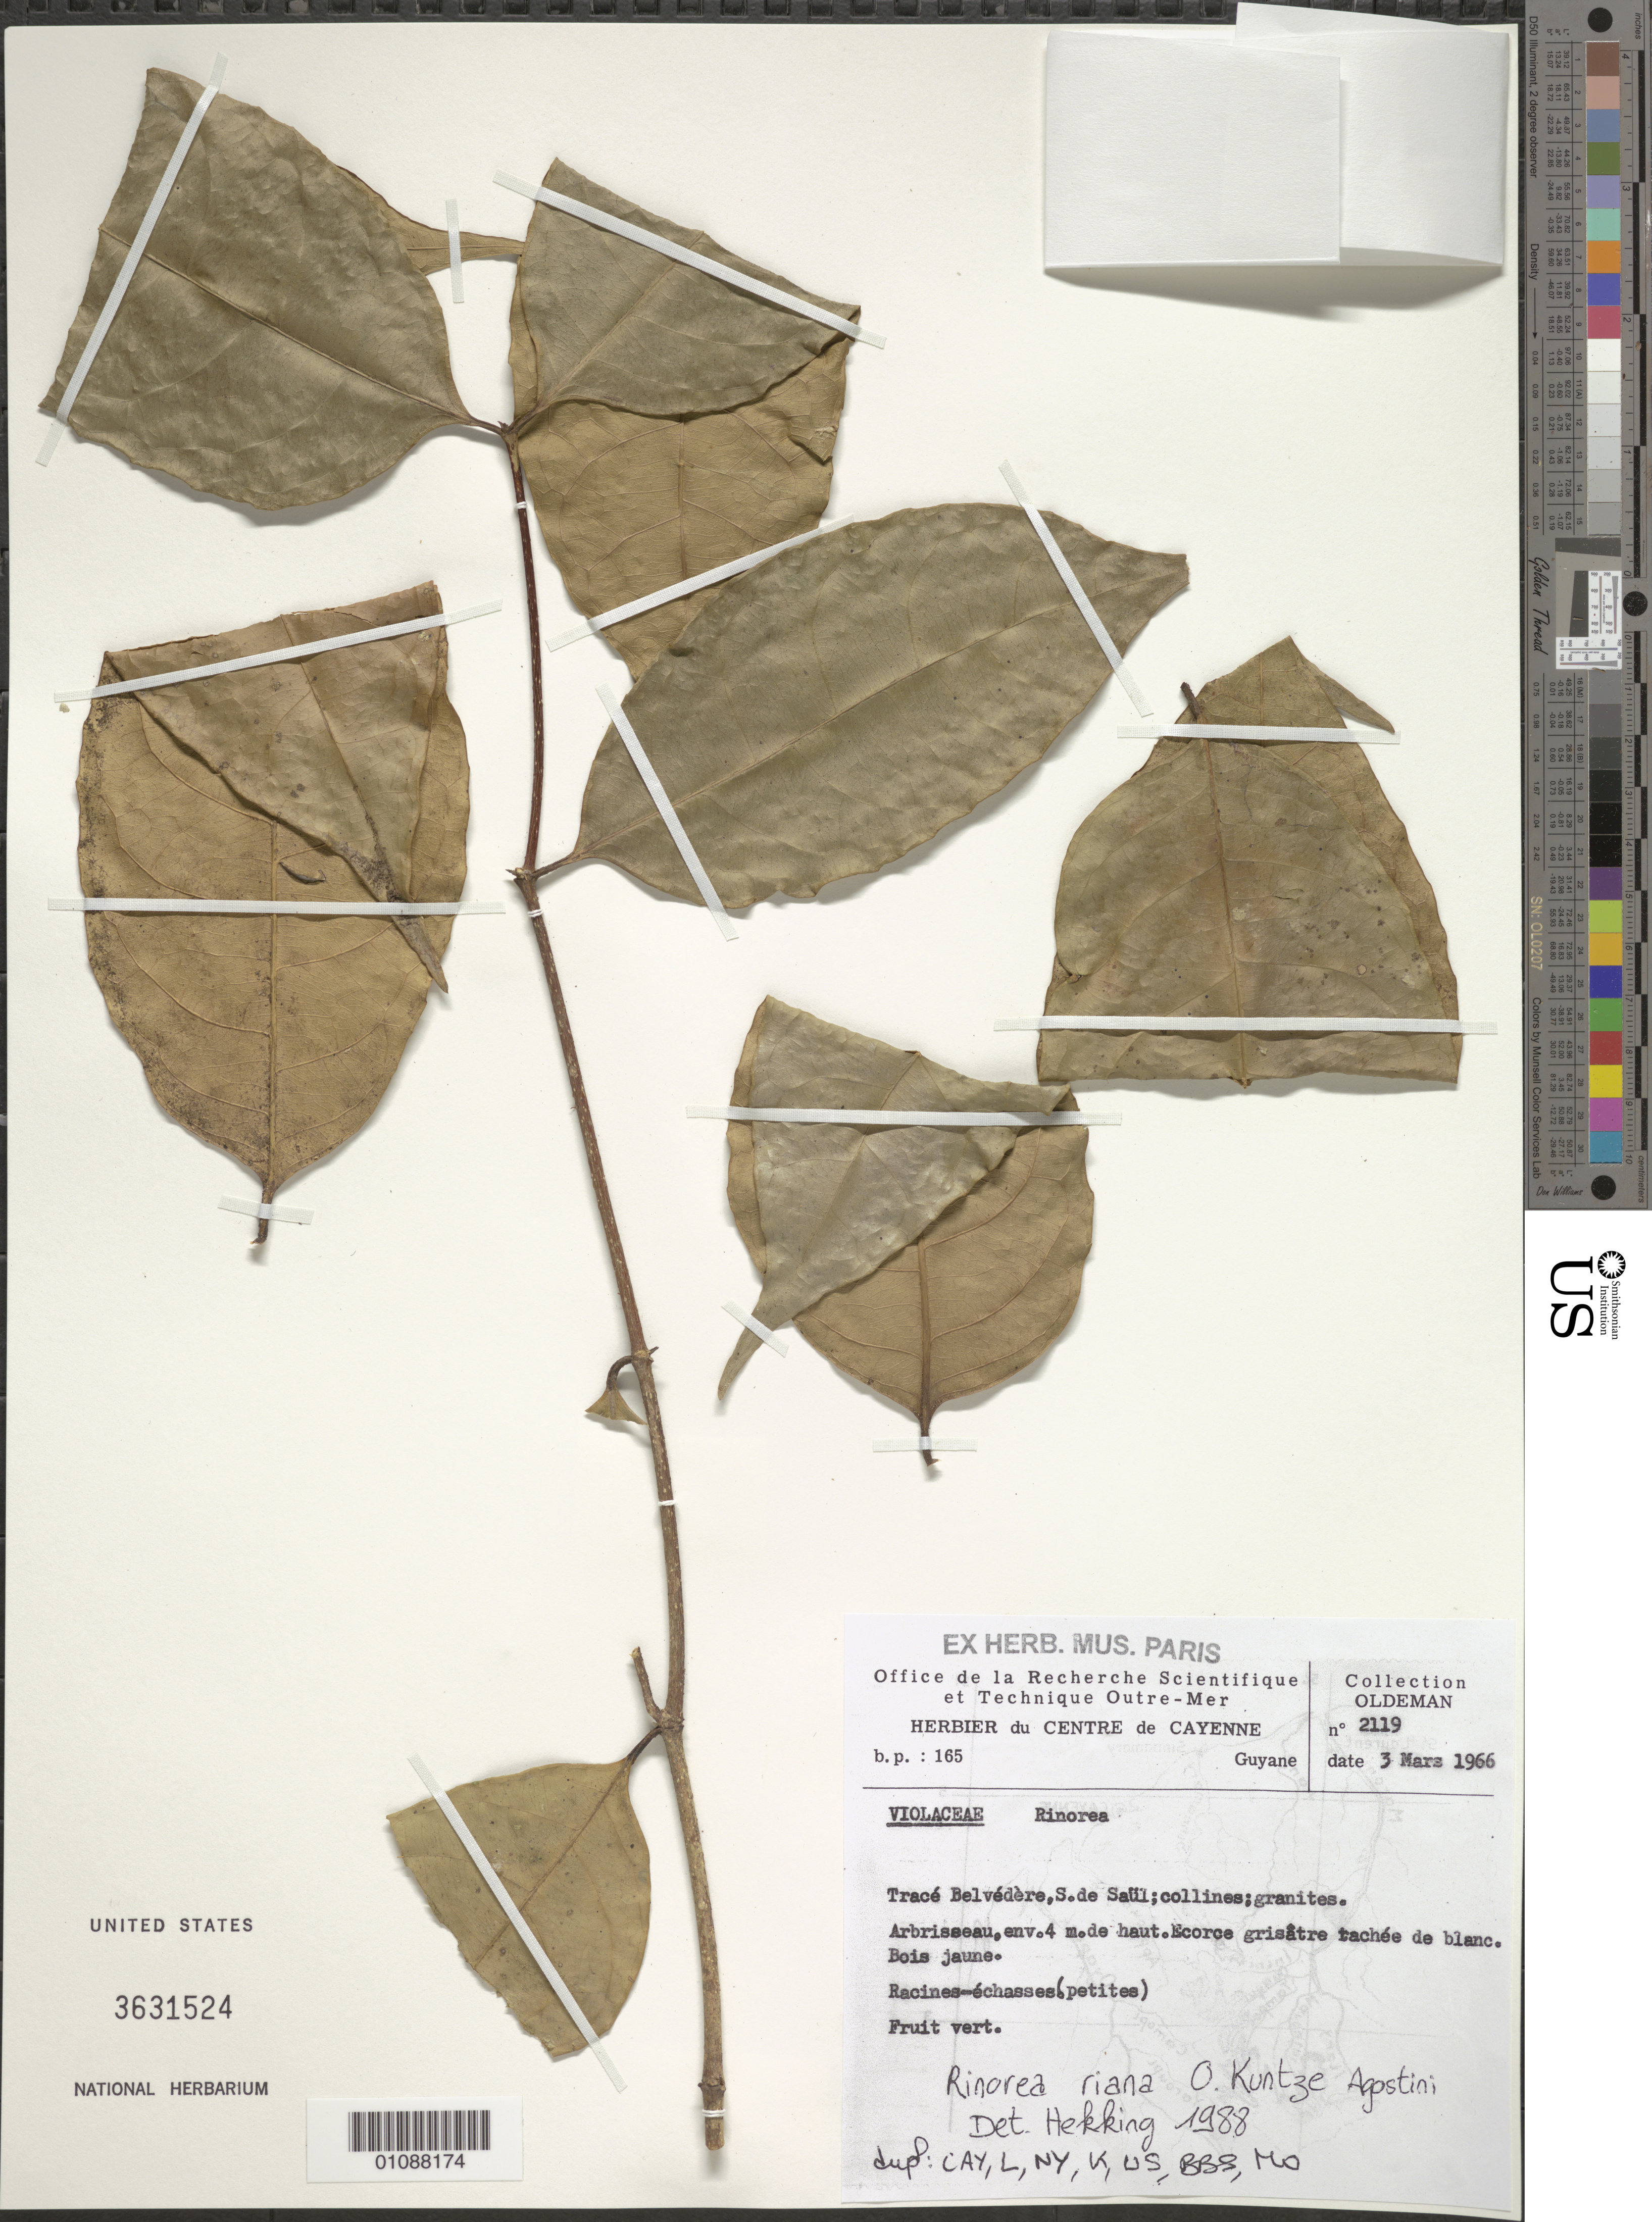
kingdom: Plantae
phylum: Tracheophyta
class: Magnoliopsida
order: Malpighiales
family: Violaceae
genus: Rinorea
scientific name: Rinorea riana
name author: Kuntze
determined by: Hekking, W. H. A.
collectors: R. Oldeman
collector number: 2119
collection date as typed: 3-Mar-66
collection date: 1966-03-03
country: French Guiana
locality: Saül, S of; Tracé Belvédere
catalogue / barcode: US 3631524